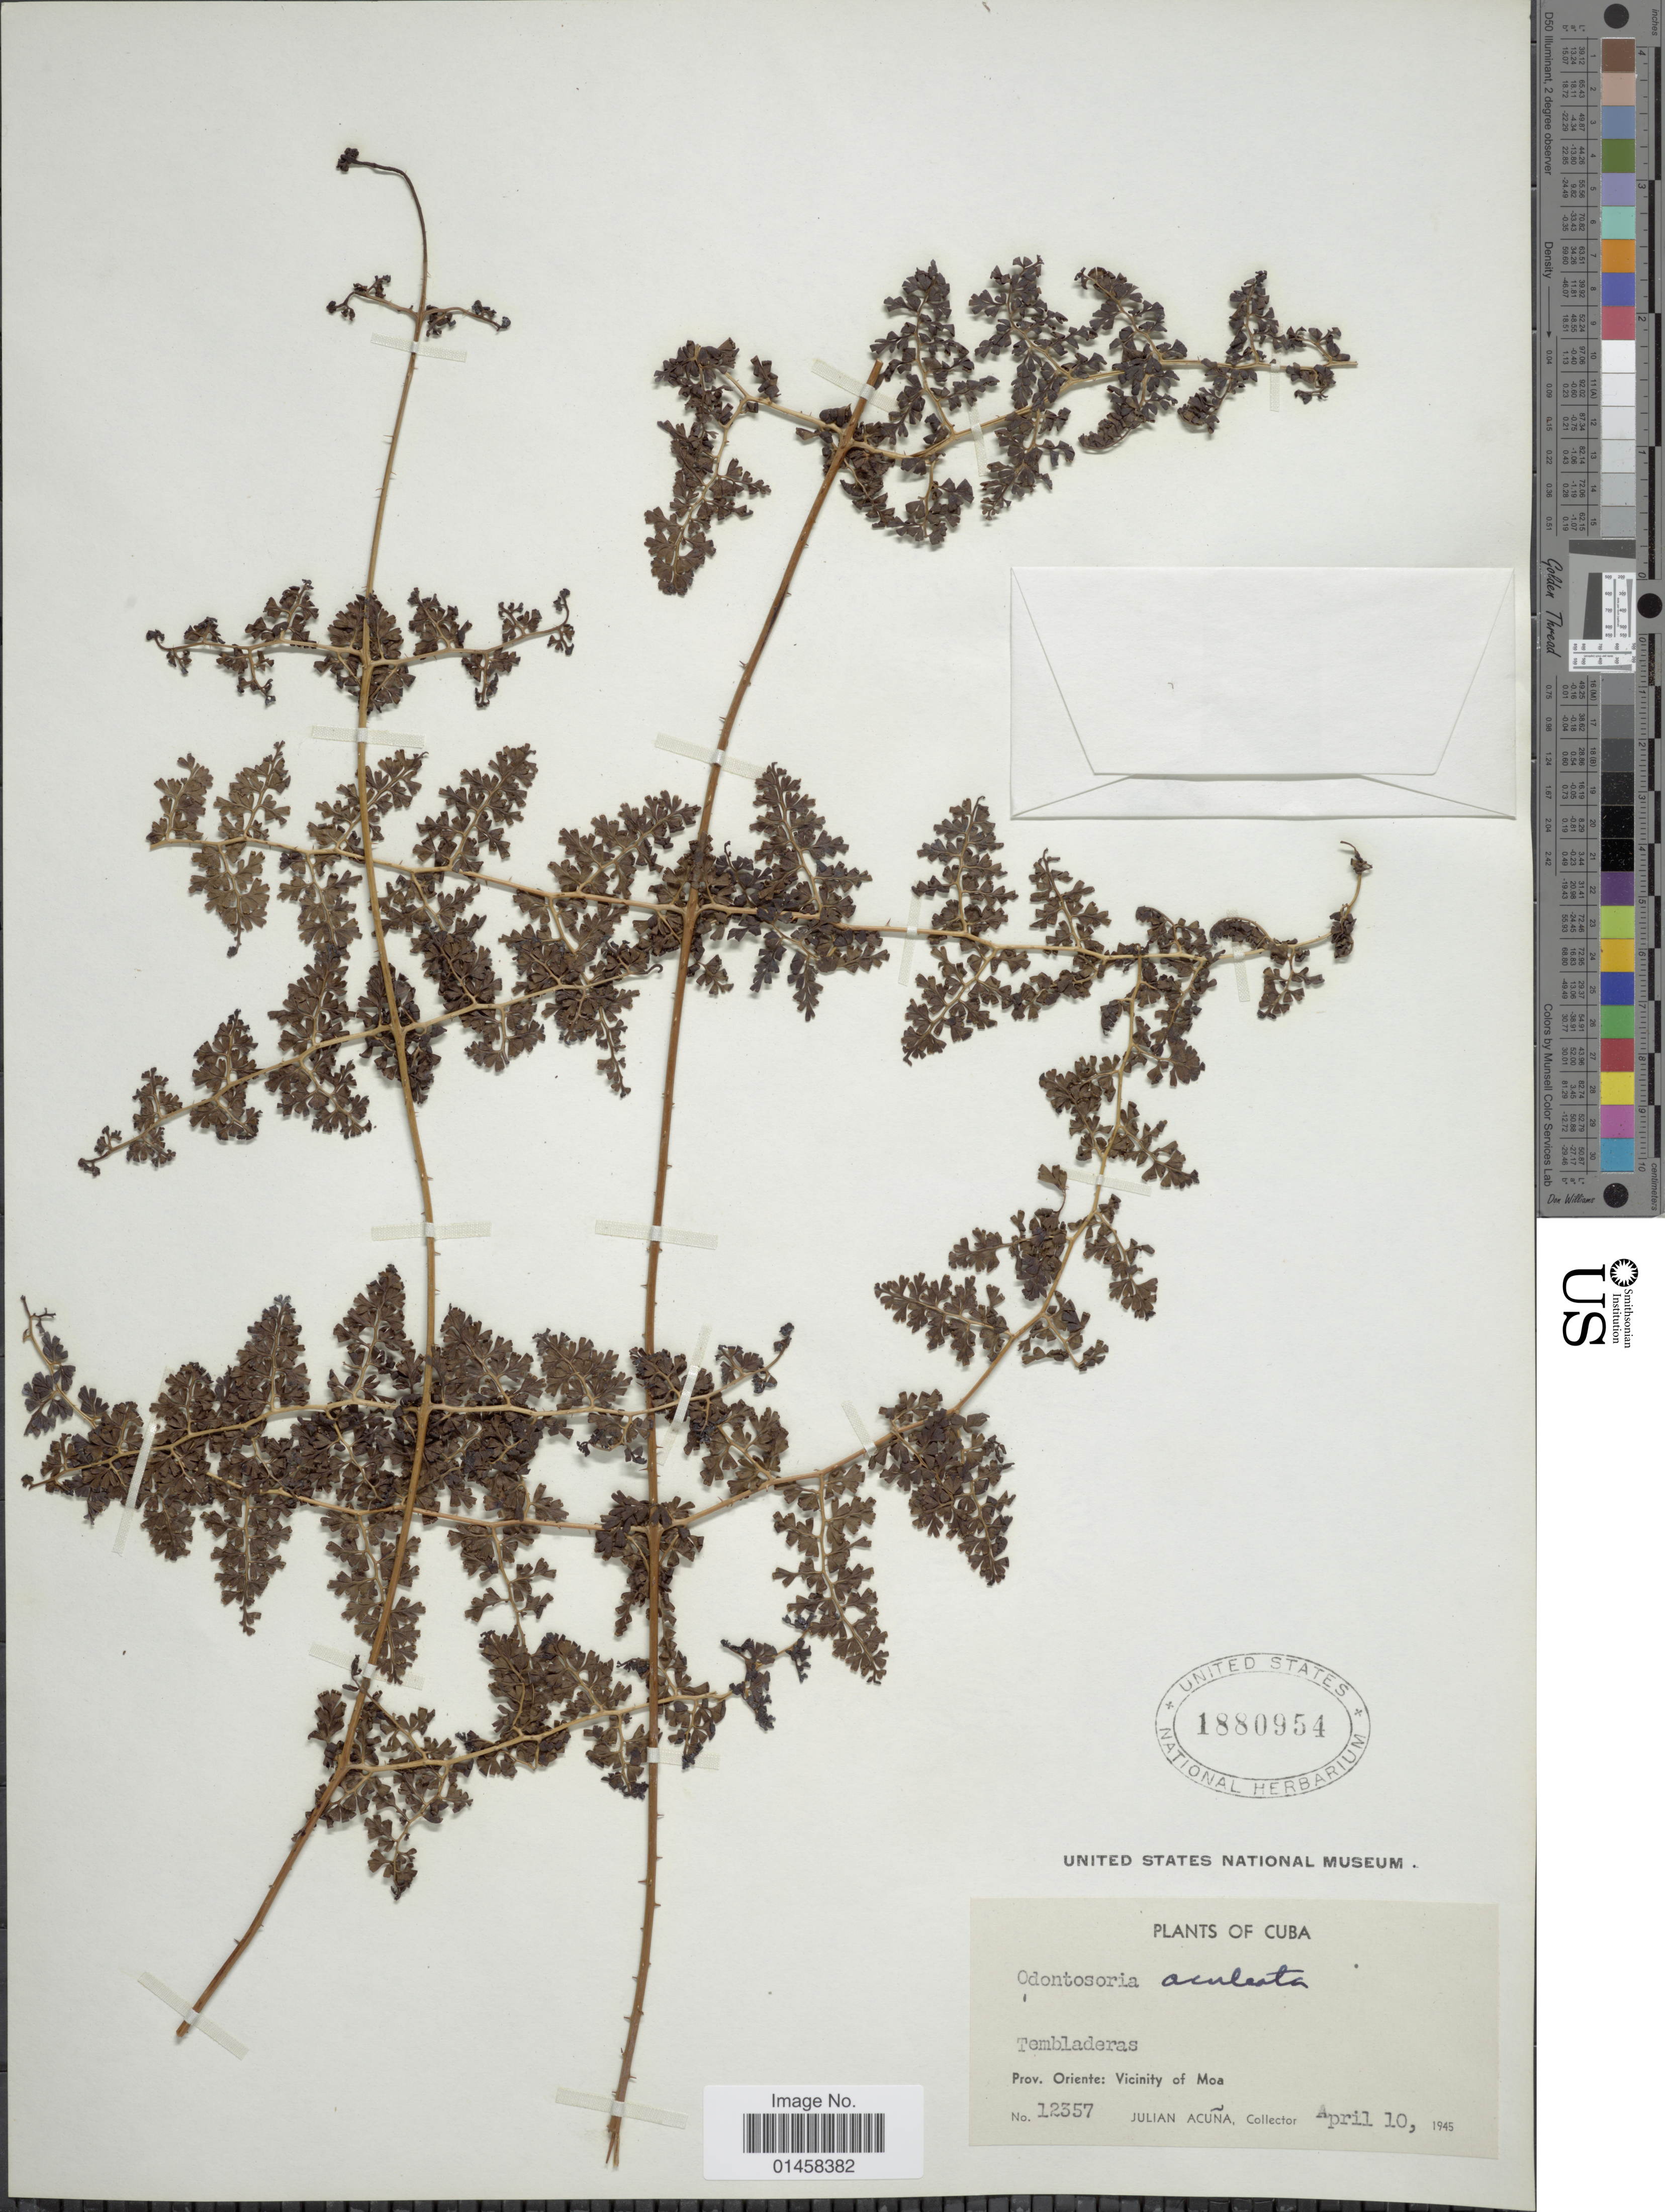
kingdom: Plantae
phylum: Tracheophyta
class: Polypodiopsida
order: Polypodiales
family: Lindsaeaceae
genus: Odontosoria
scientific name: Odontosoria aculeata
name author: (L.) J. Sm.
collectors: J. B. Acuña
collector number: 12357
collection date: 1945-04-10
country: Cuba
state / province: Oriente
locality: Prov. Oriente, Vicinity of Moa, Tembladeras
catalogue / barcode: US 1880954